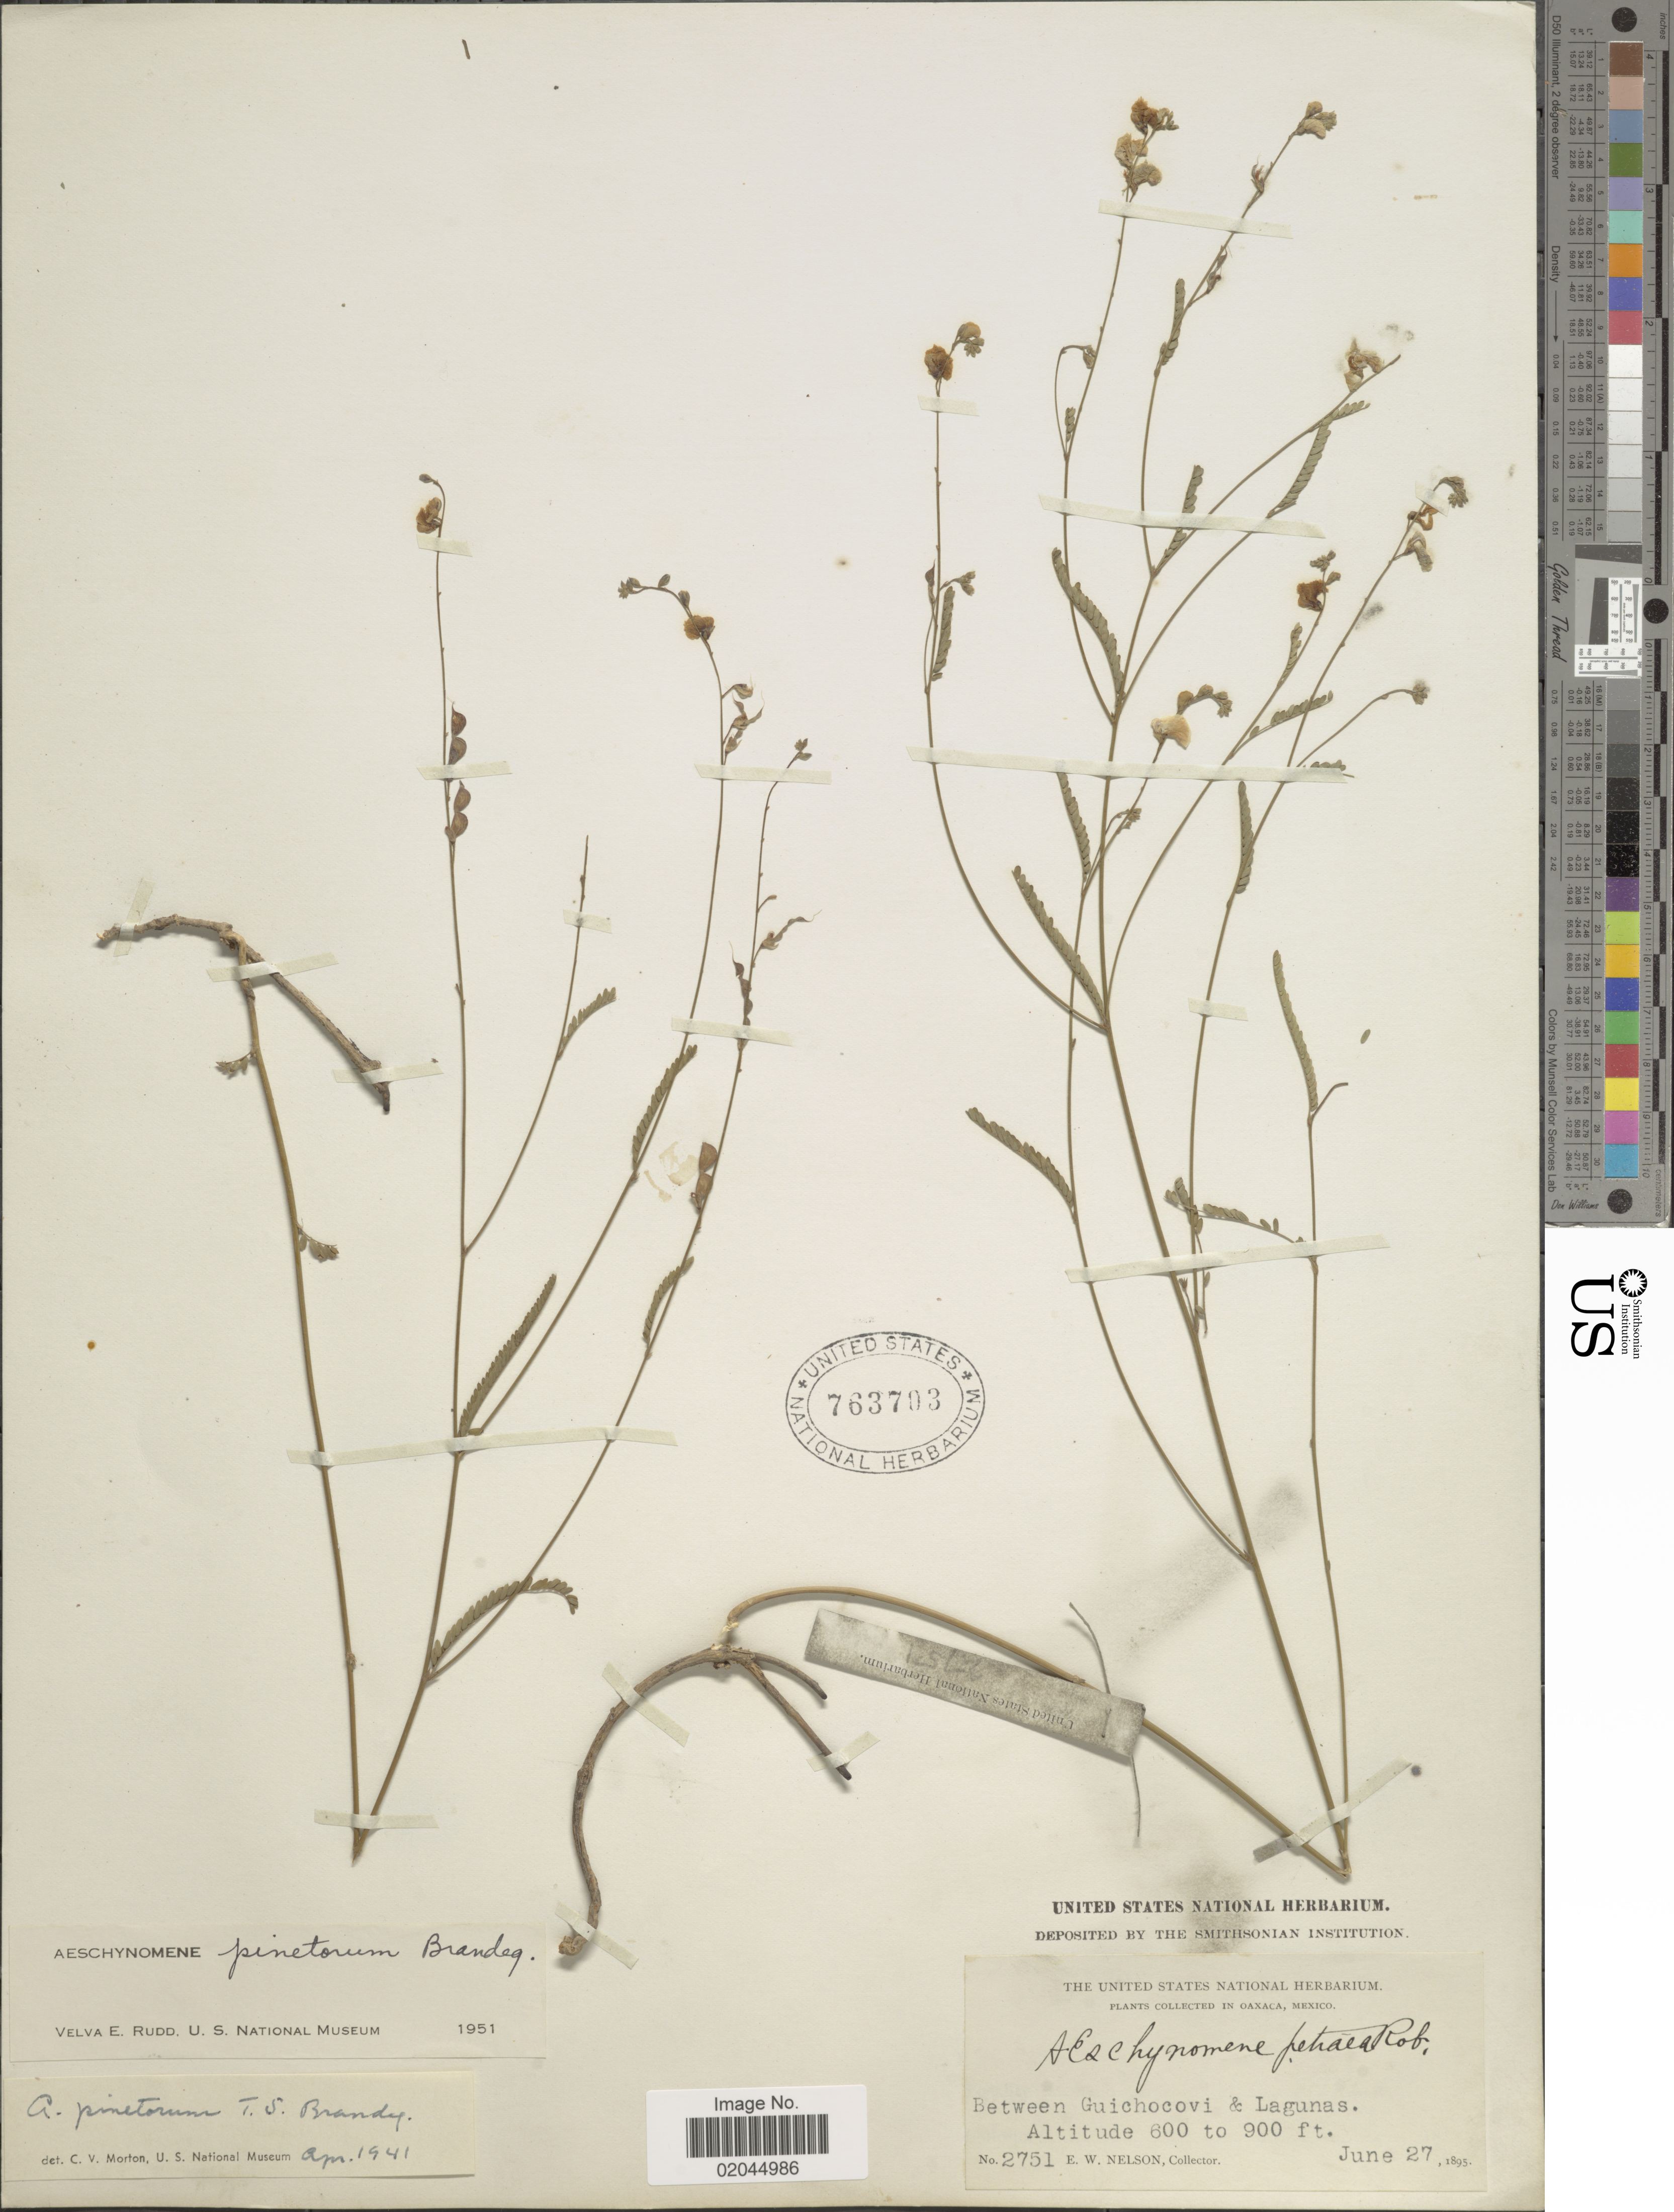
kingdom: Plantae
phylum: Tracheophyta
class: Magnoliopsida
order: Fabales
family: Fabaceae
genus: Aeschynomene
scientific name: Aeschynomene pinetorum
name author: Brandegee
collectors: E. W. Nelson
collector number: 2751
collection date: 1895-06-27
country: Mexico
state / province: Oaxaca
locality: Between Guichocovi & Lagunas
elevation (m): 183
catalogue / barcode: US 763703